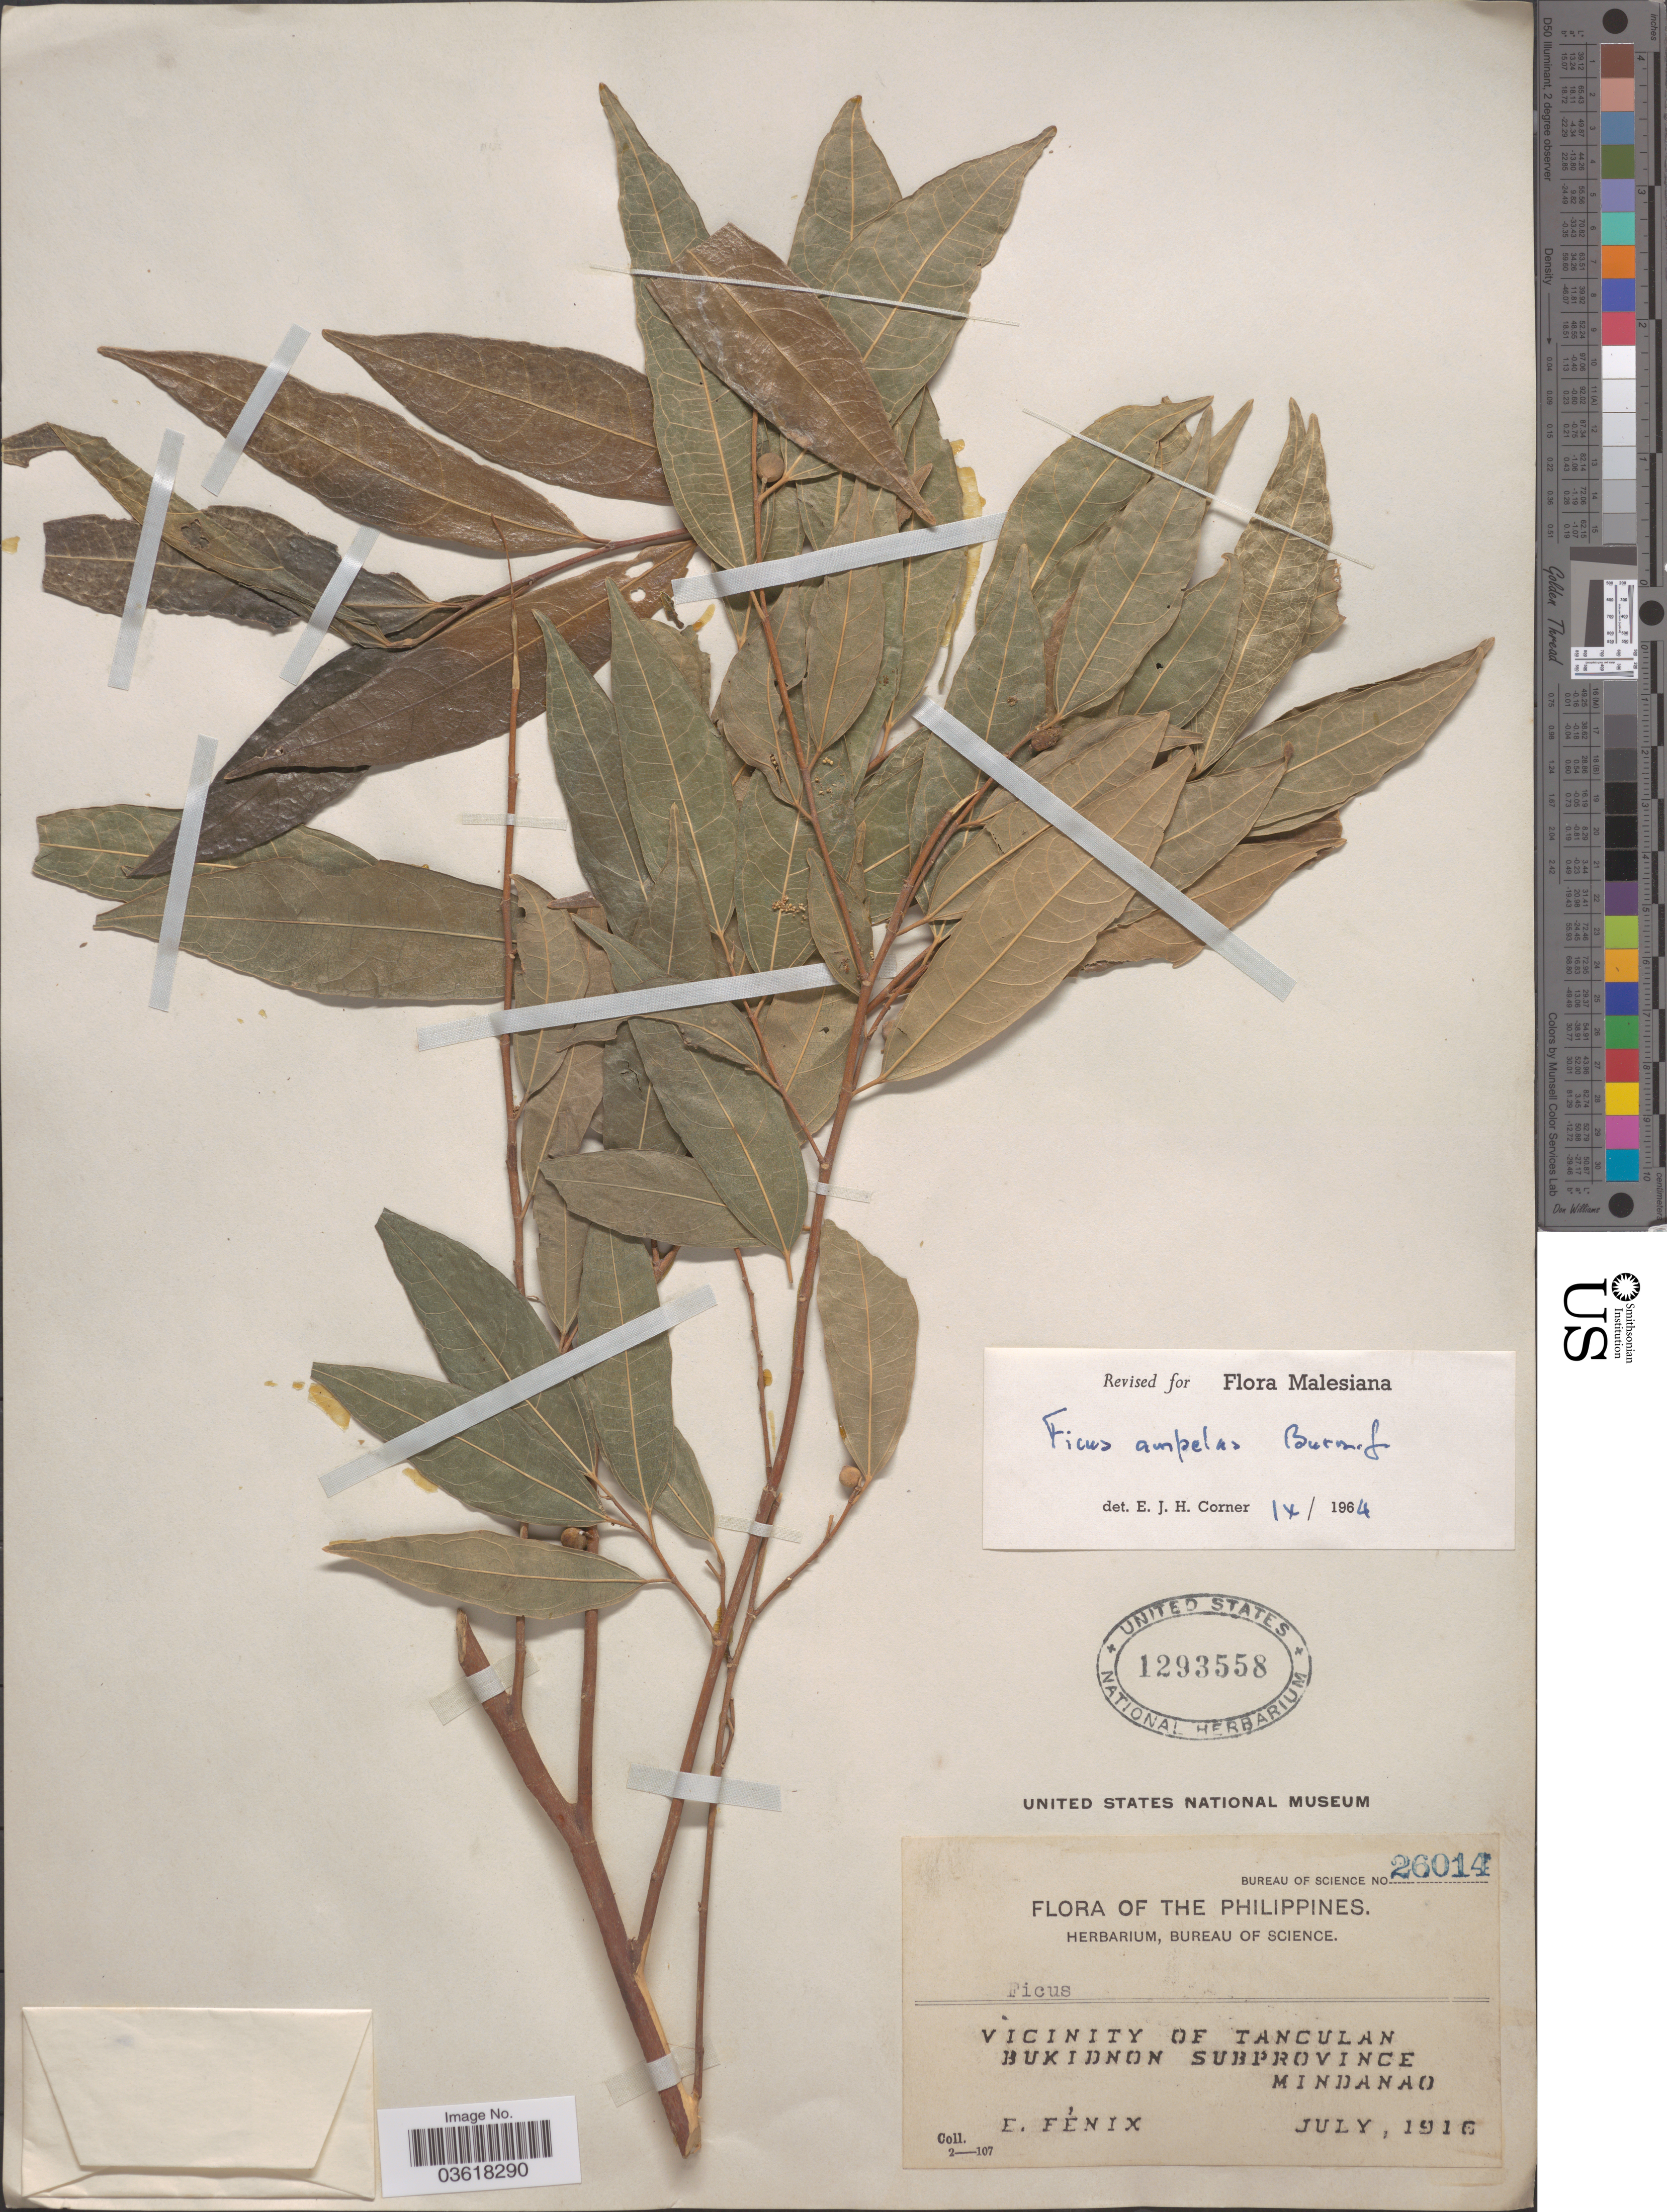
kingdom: Plantae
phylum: Tracheophyta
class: Magnoliopsida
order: Rosales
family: Moraceae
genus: Ficus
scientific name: Ficus ampelos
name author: Burm. f.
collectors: E. Fénix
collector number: Bureau of Science 26014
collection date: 1916-07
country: Philippines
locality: Vicinity of Tanculan, Bukidnon Subprovince, Mindanao.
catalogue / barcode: US 1293558